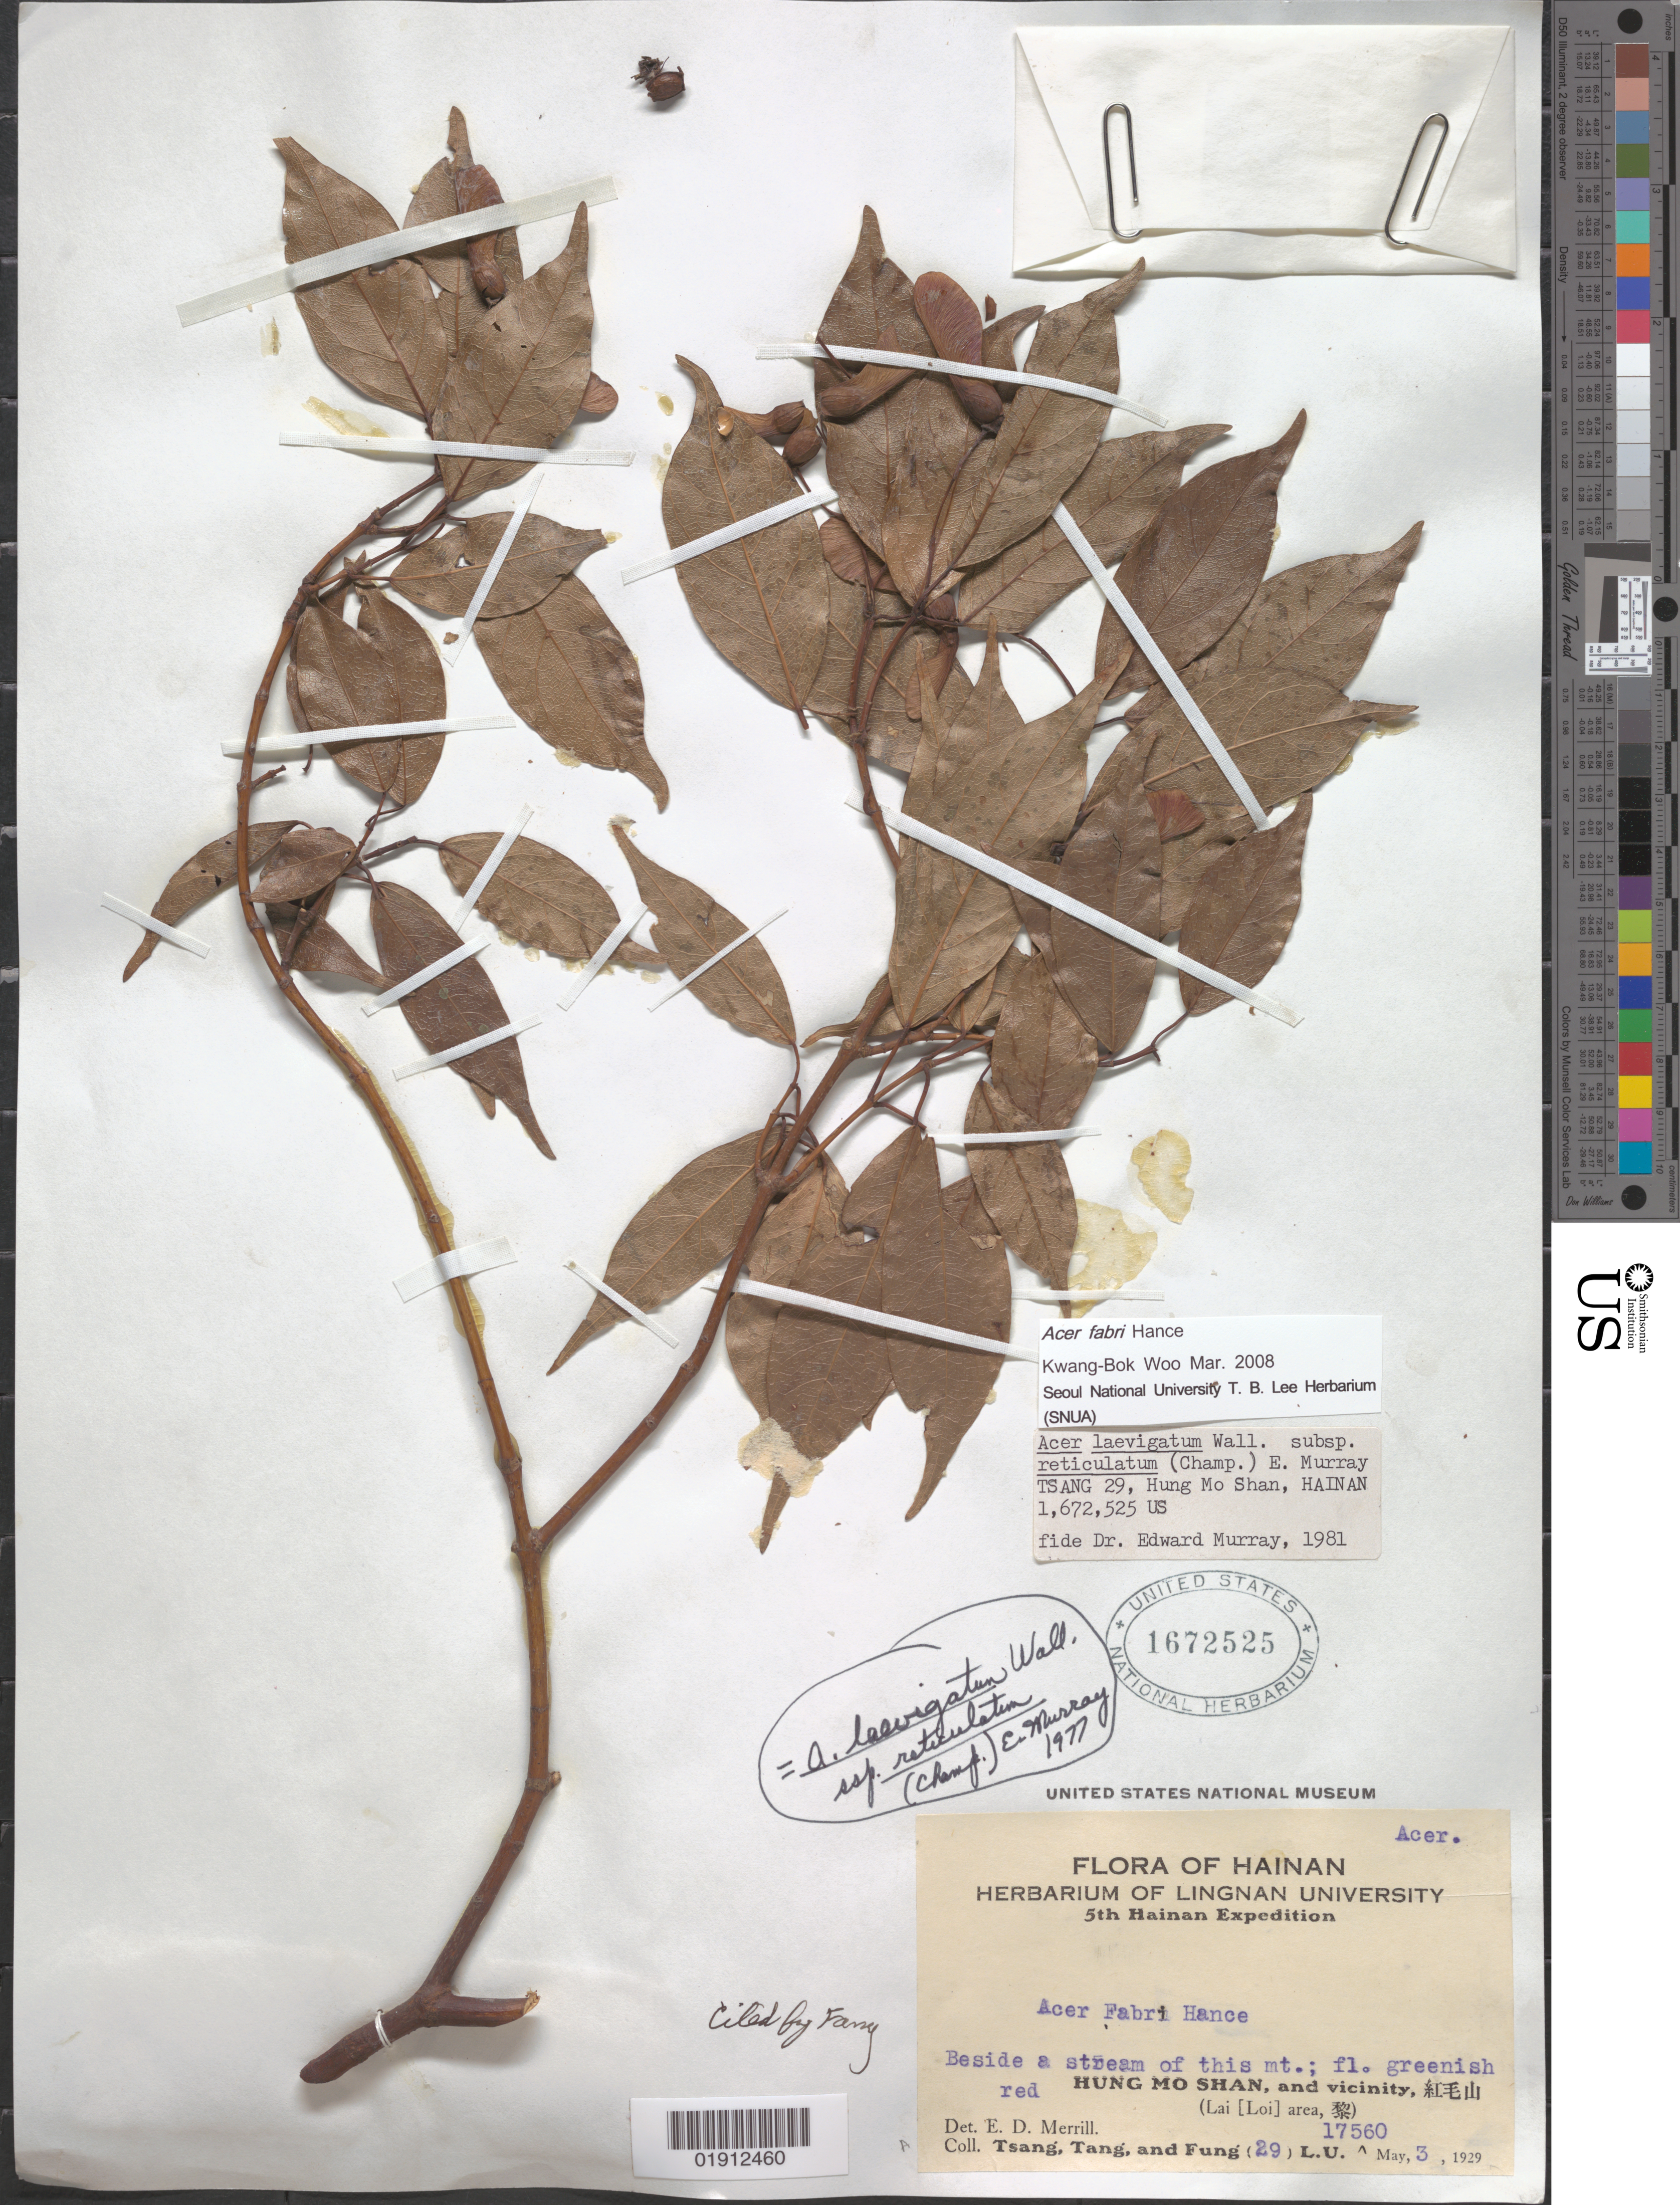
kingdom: Plantae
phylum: Tracheophyta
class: Magnoliopsida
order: Sapindales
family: Sapindaceae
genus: Acer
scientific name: Acer fabri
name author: Hance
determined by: Woo, K. B.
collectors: -- Tsang, -- Tang & Fung, --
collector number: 29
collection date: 1929-05-03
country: China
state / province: Hainan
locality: Hung Mo Shan and vicinity (Lai [Loi] area)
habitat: Beside a stream of this mt.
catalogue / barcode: US 1672525